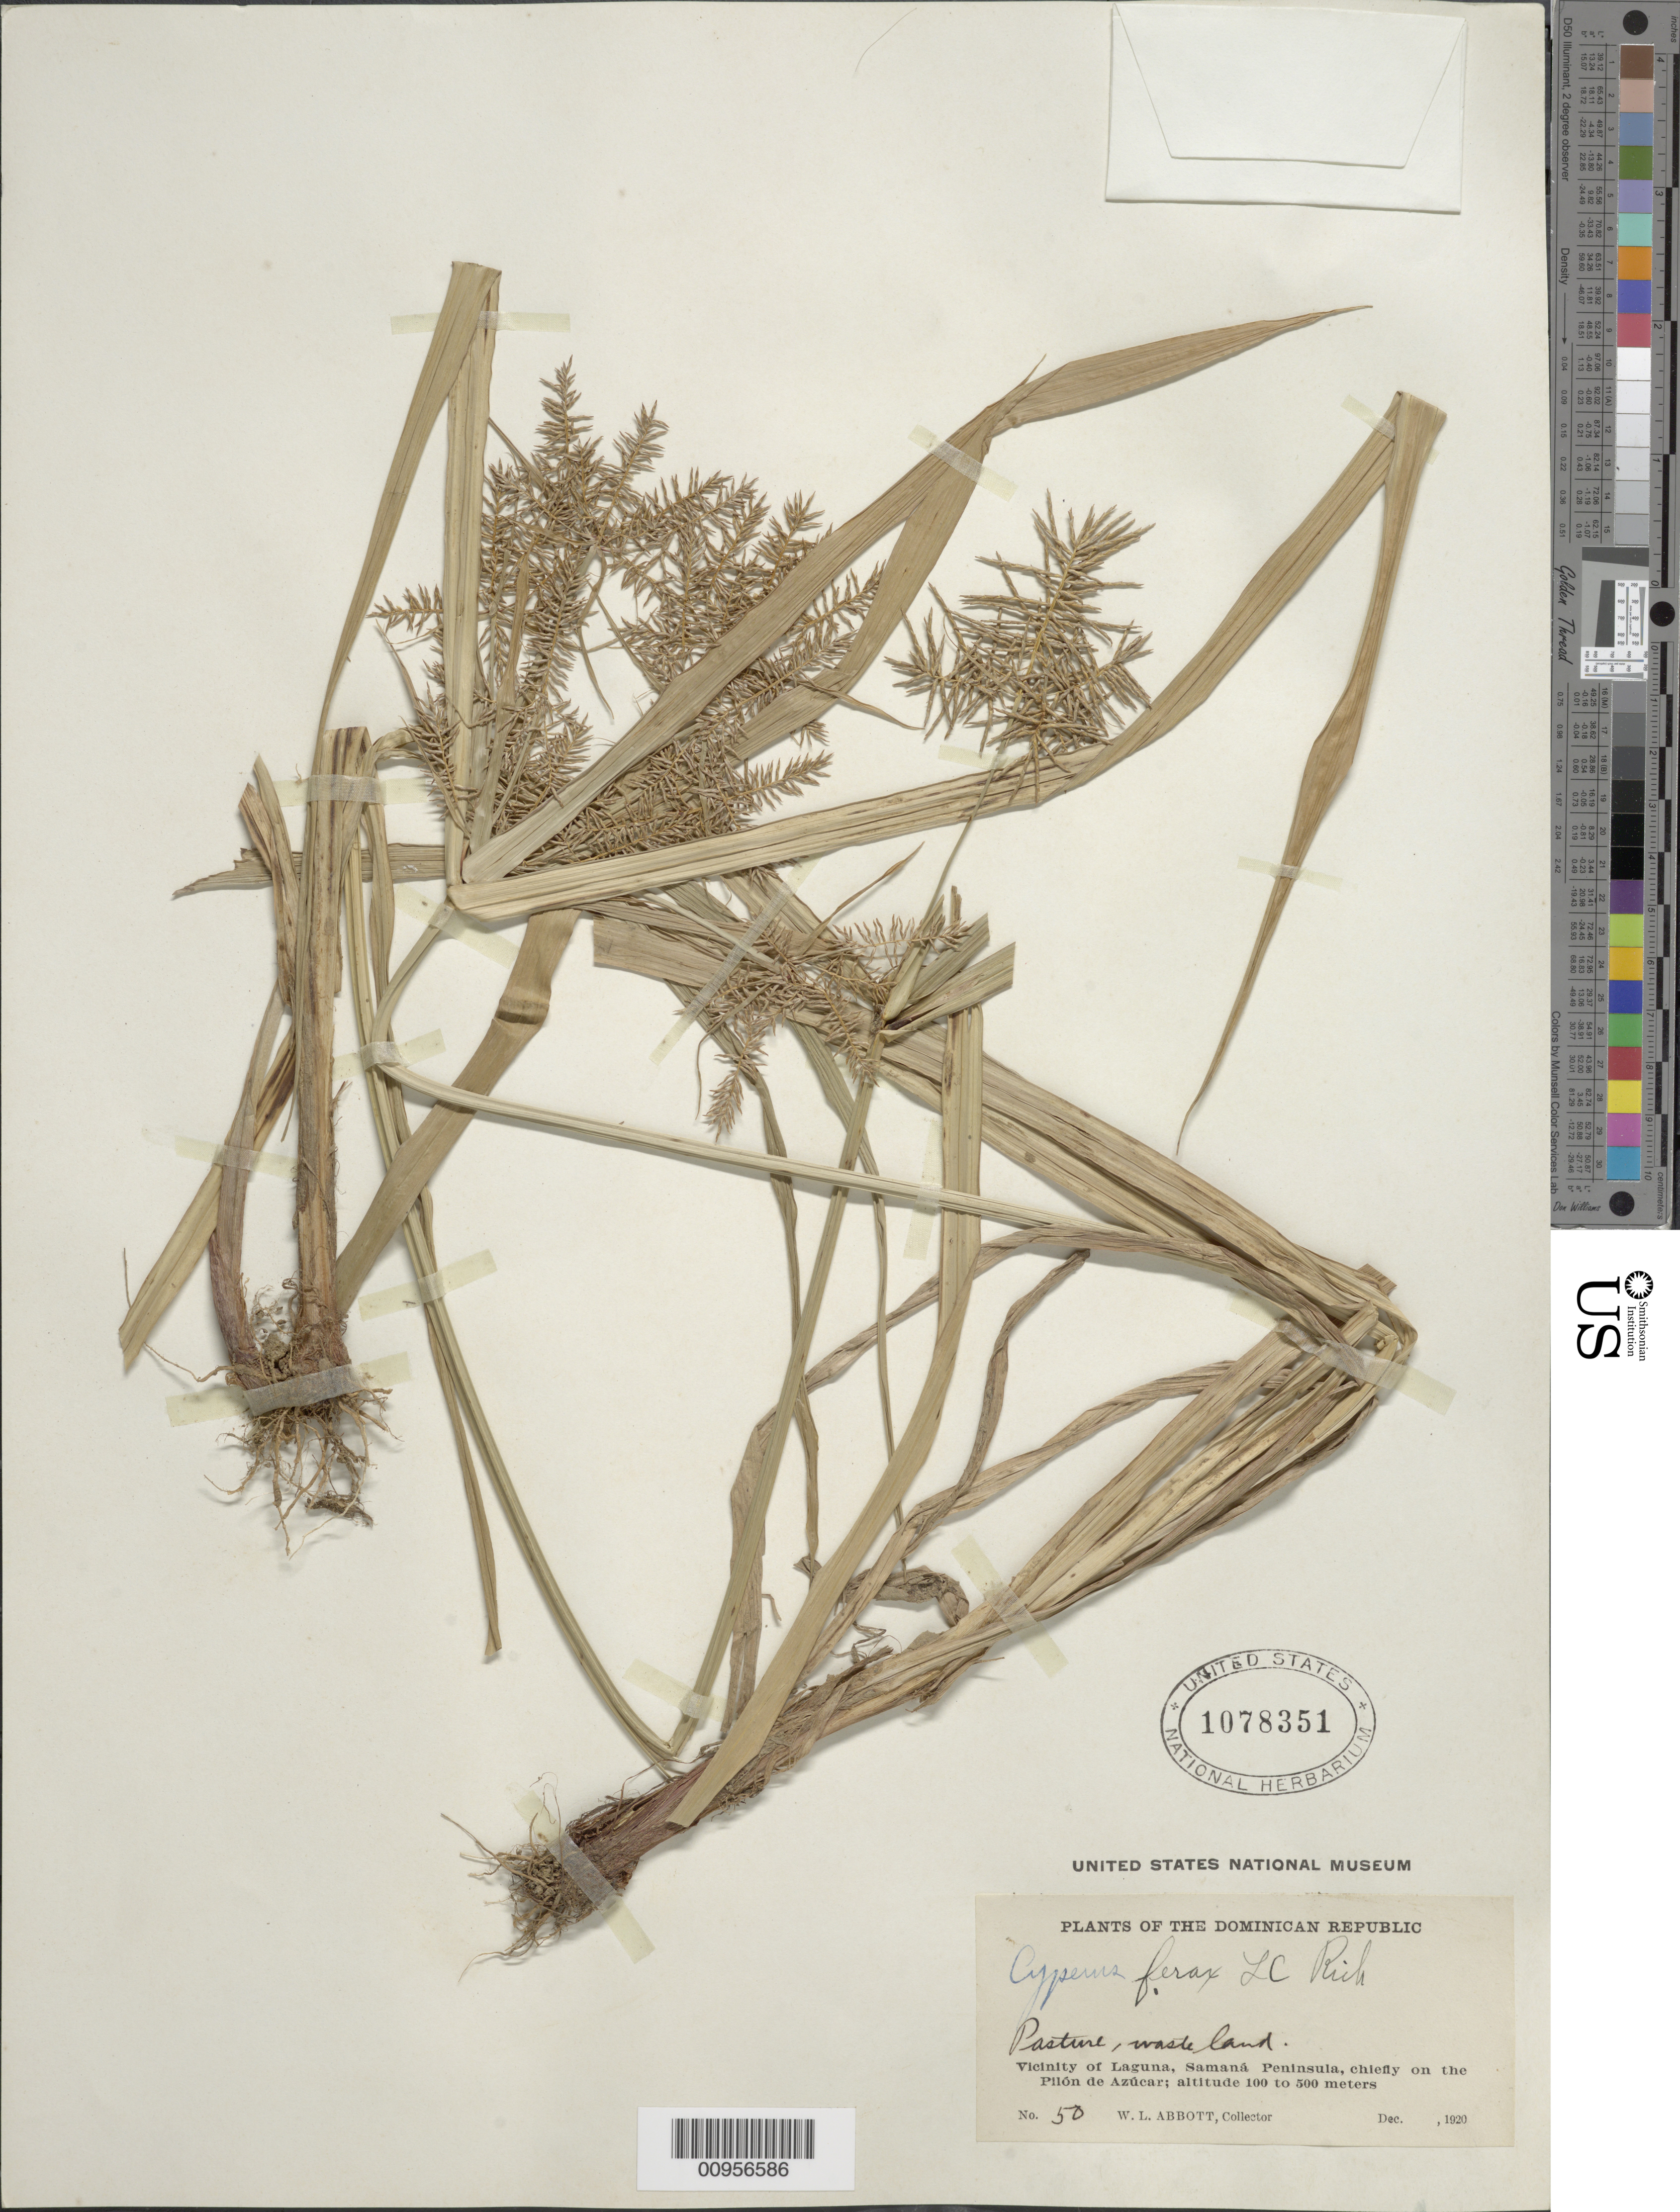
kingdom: Plantae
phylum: Tracheophyta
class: Liliopsida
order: Poales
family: Cyperaceae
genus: Cyperus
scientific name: Cyperus odoratus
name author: L.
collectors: W. L. Abbott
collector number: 50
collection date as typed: Dec 1920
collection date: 1920-12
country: Dominican Republic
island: Hispaniola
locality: Vicinity of Laguna, Samaná Peninsula, chiefly on the Pilón de Azúcar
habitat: Pasture, wasteland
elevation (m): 100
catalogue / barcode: US 1078351